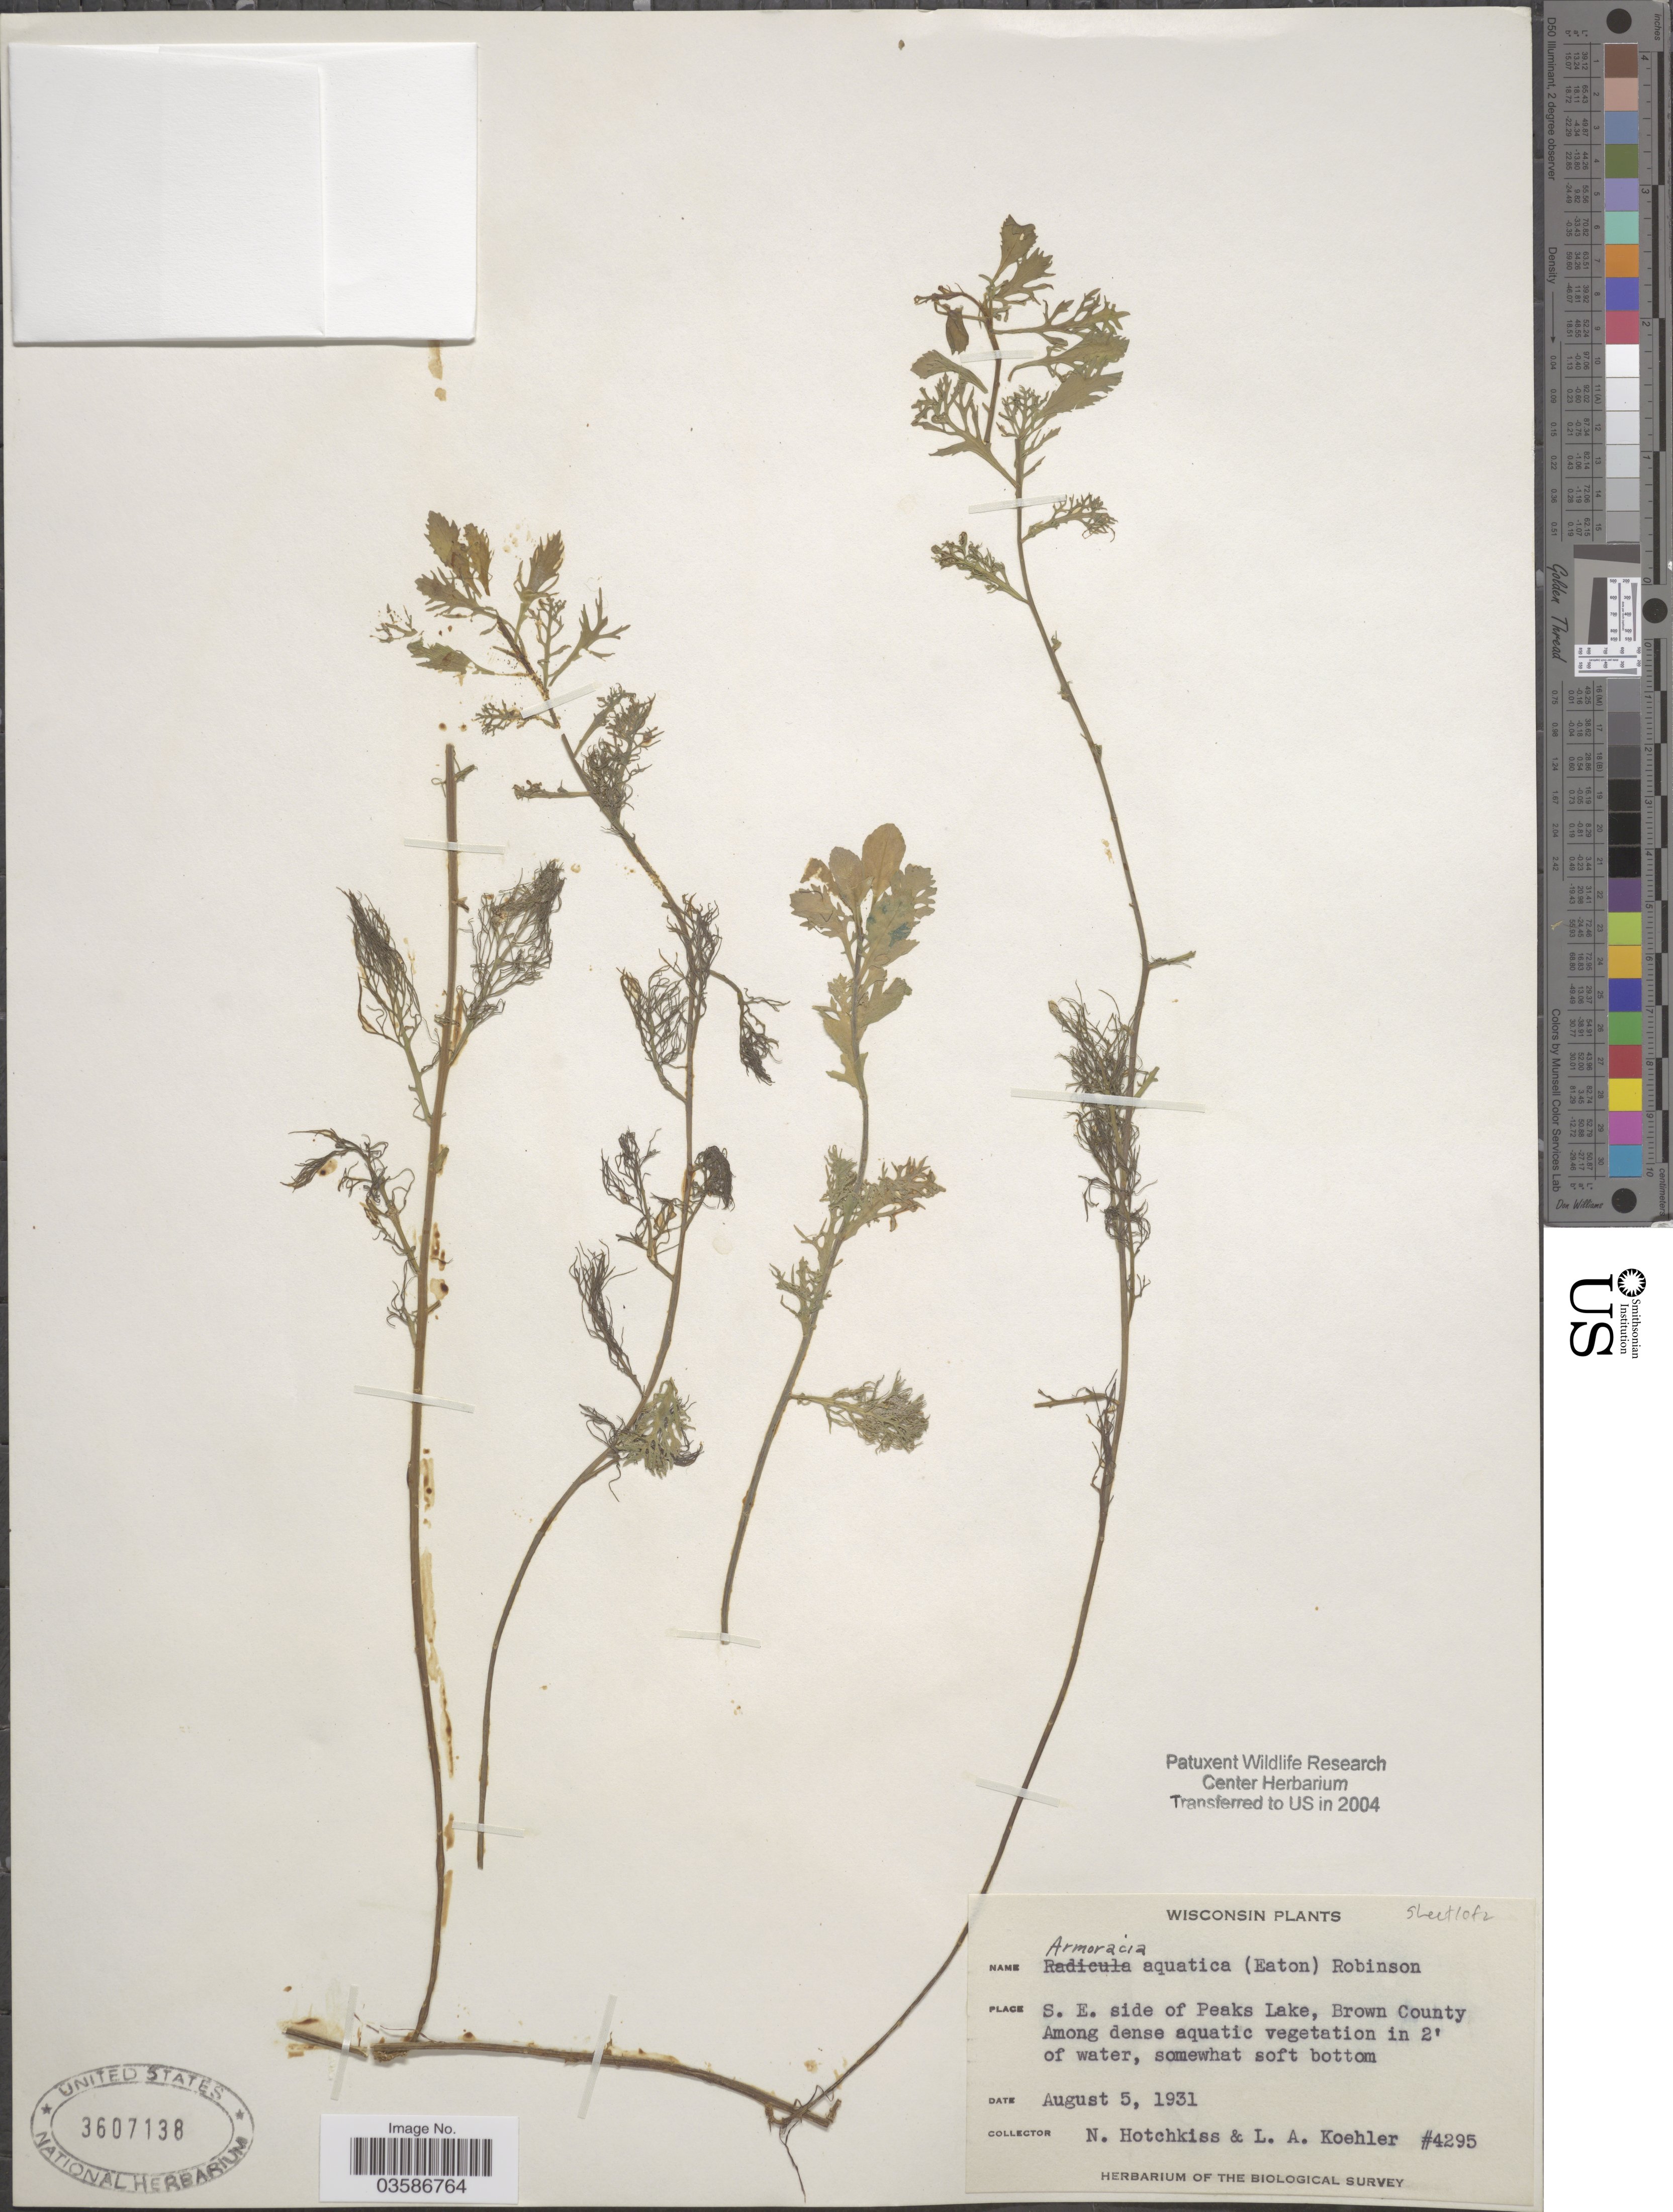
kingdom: Plantae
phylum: Tracheophyta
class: Magnoliopsida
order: Brassicales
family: Brassicaceae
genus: Rorippa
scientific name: Rorippa aquatica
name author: (Eaton) E.J. Palmer & Steyerm.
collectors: N. Hotchkiss & L. Koehler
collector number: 4295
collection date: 1931-08-05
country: United States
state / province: Wisconsin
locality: S.E. side of Peaks Lake, Brown County.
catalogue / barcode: US 3607138